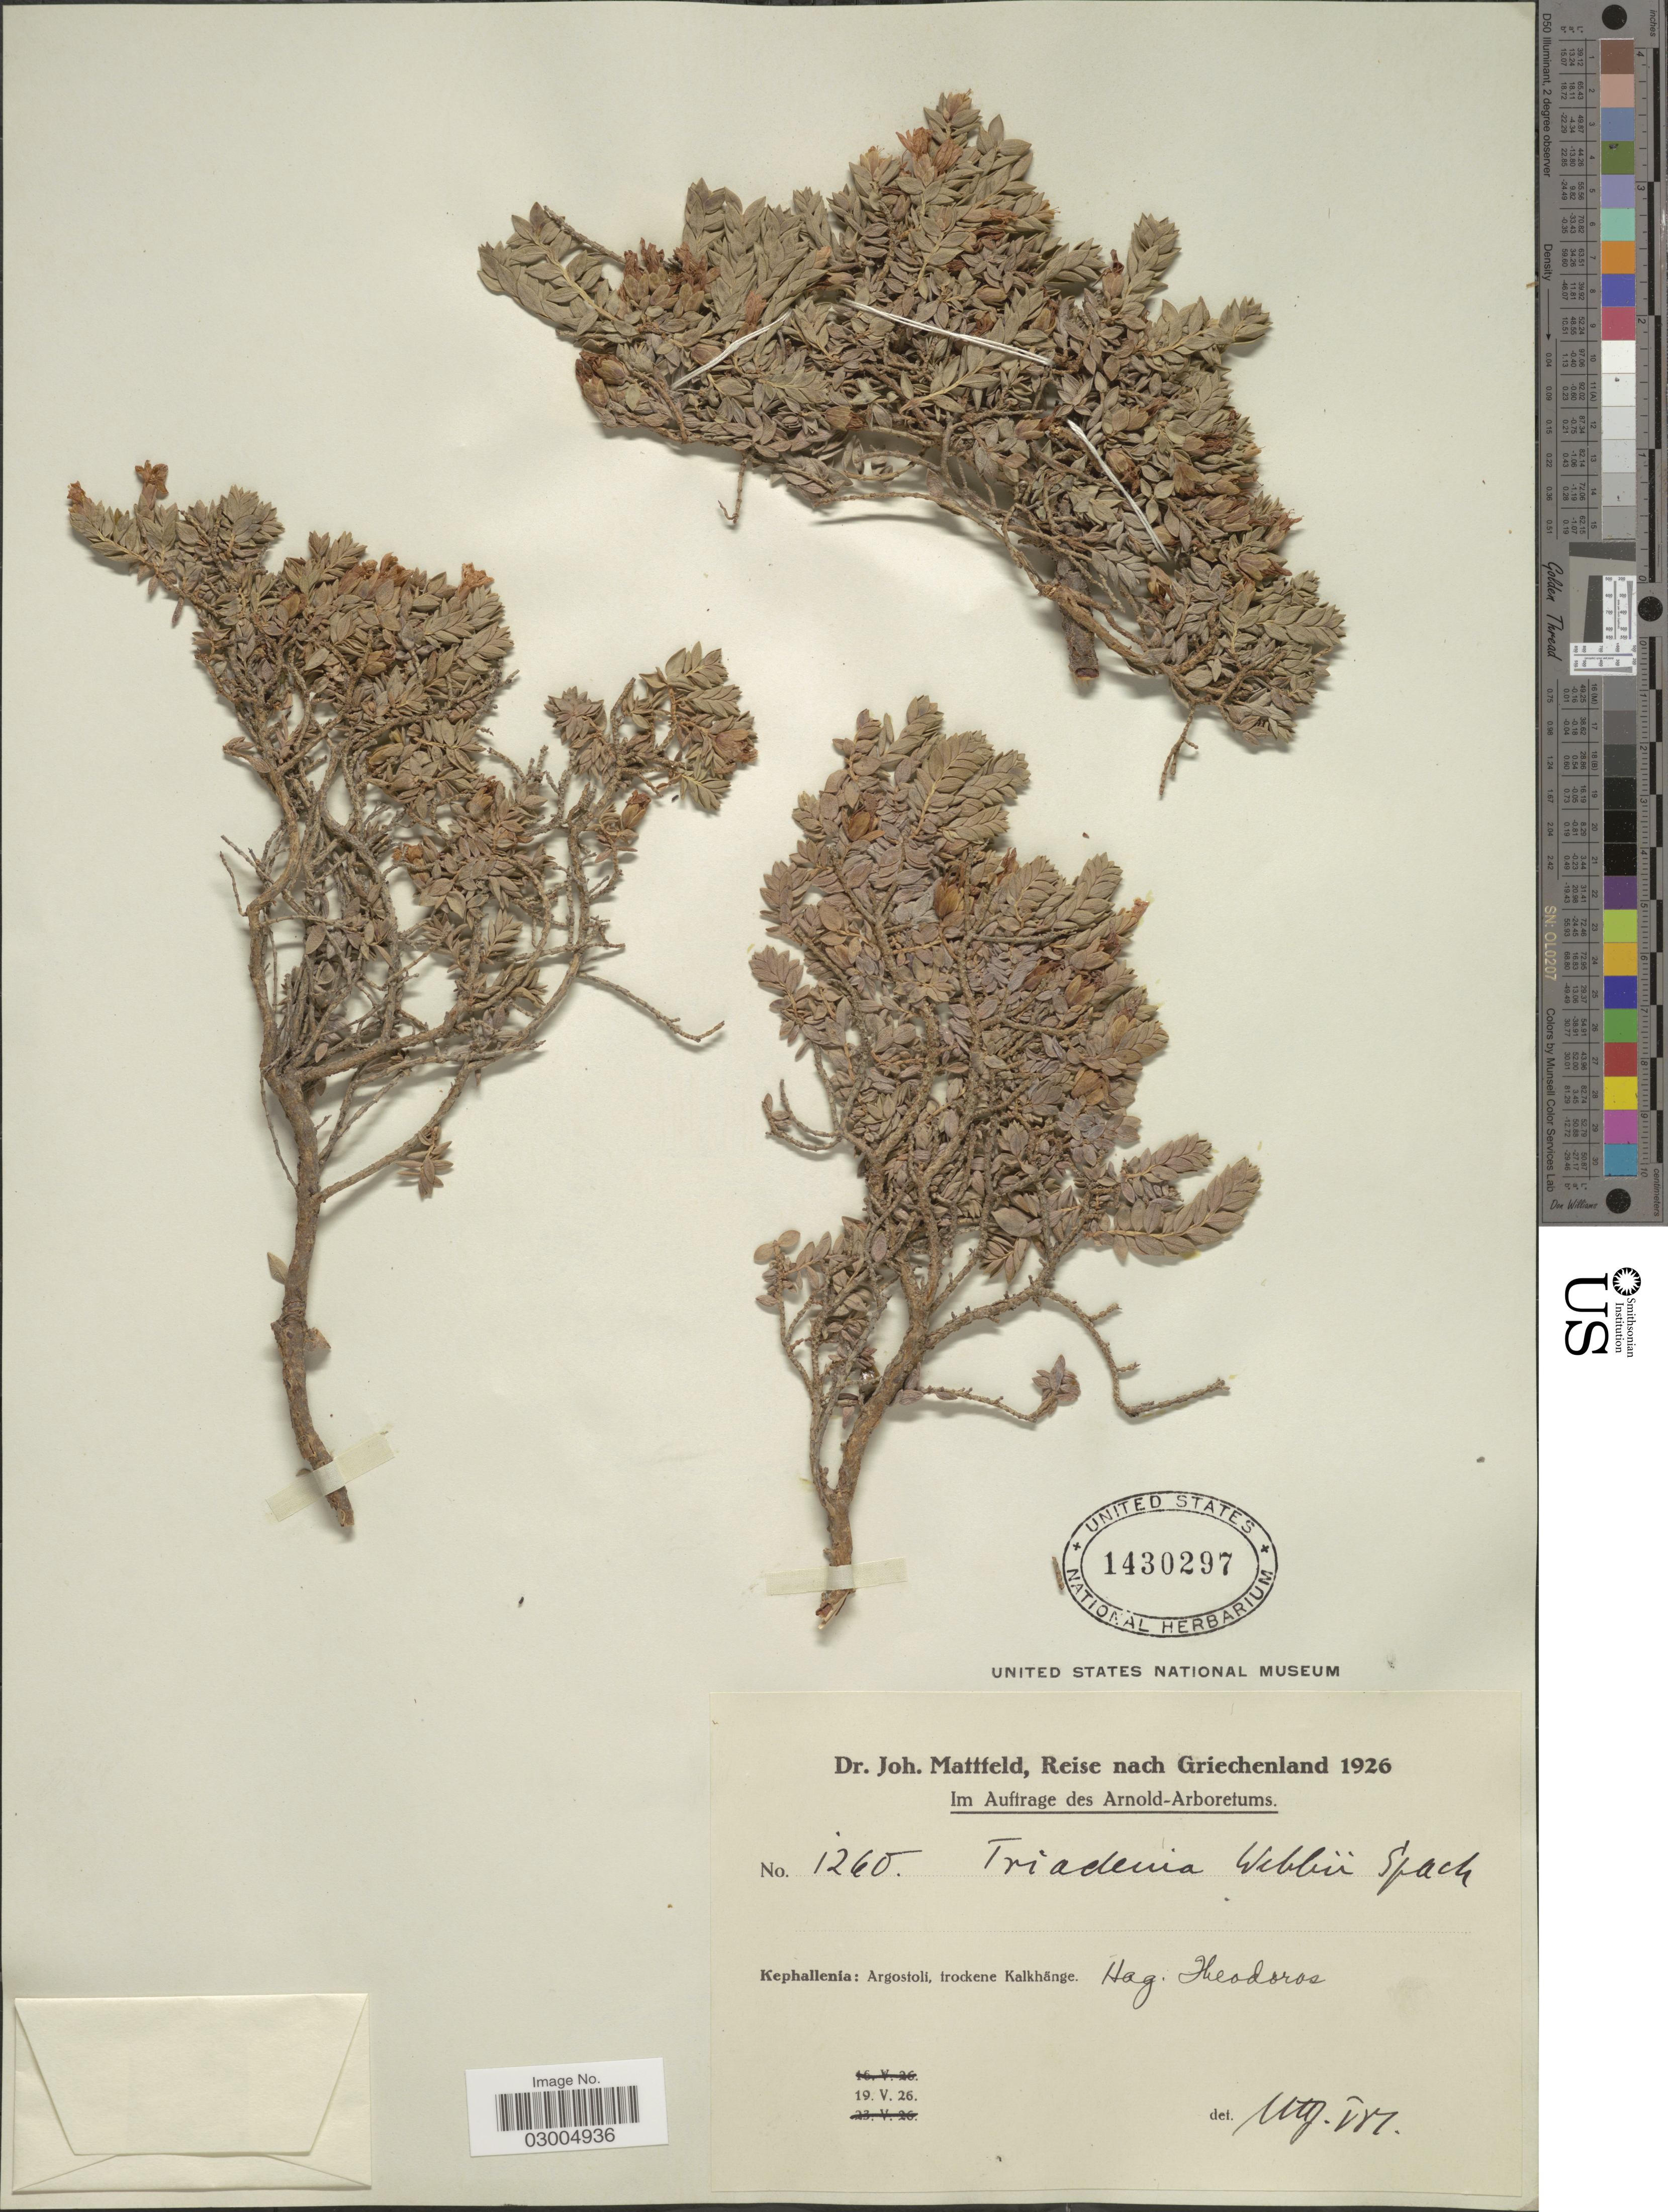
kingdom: Plantae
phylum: Tracheophyta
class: Magnoliopsida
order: Malpighiales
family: Hypericaceae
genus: Hypericum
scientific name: Hypericum webbii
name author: Steud.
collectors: J. Mattfeld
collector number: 1260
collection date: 1926-05-19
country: Greece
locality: Griechenland. Kephallenia: Argostoli, trockene Kalkhänge. Hag. Theodoros.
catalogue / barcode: US 1430297